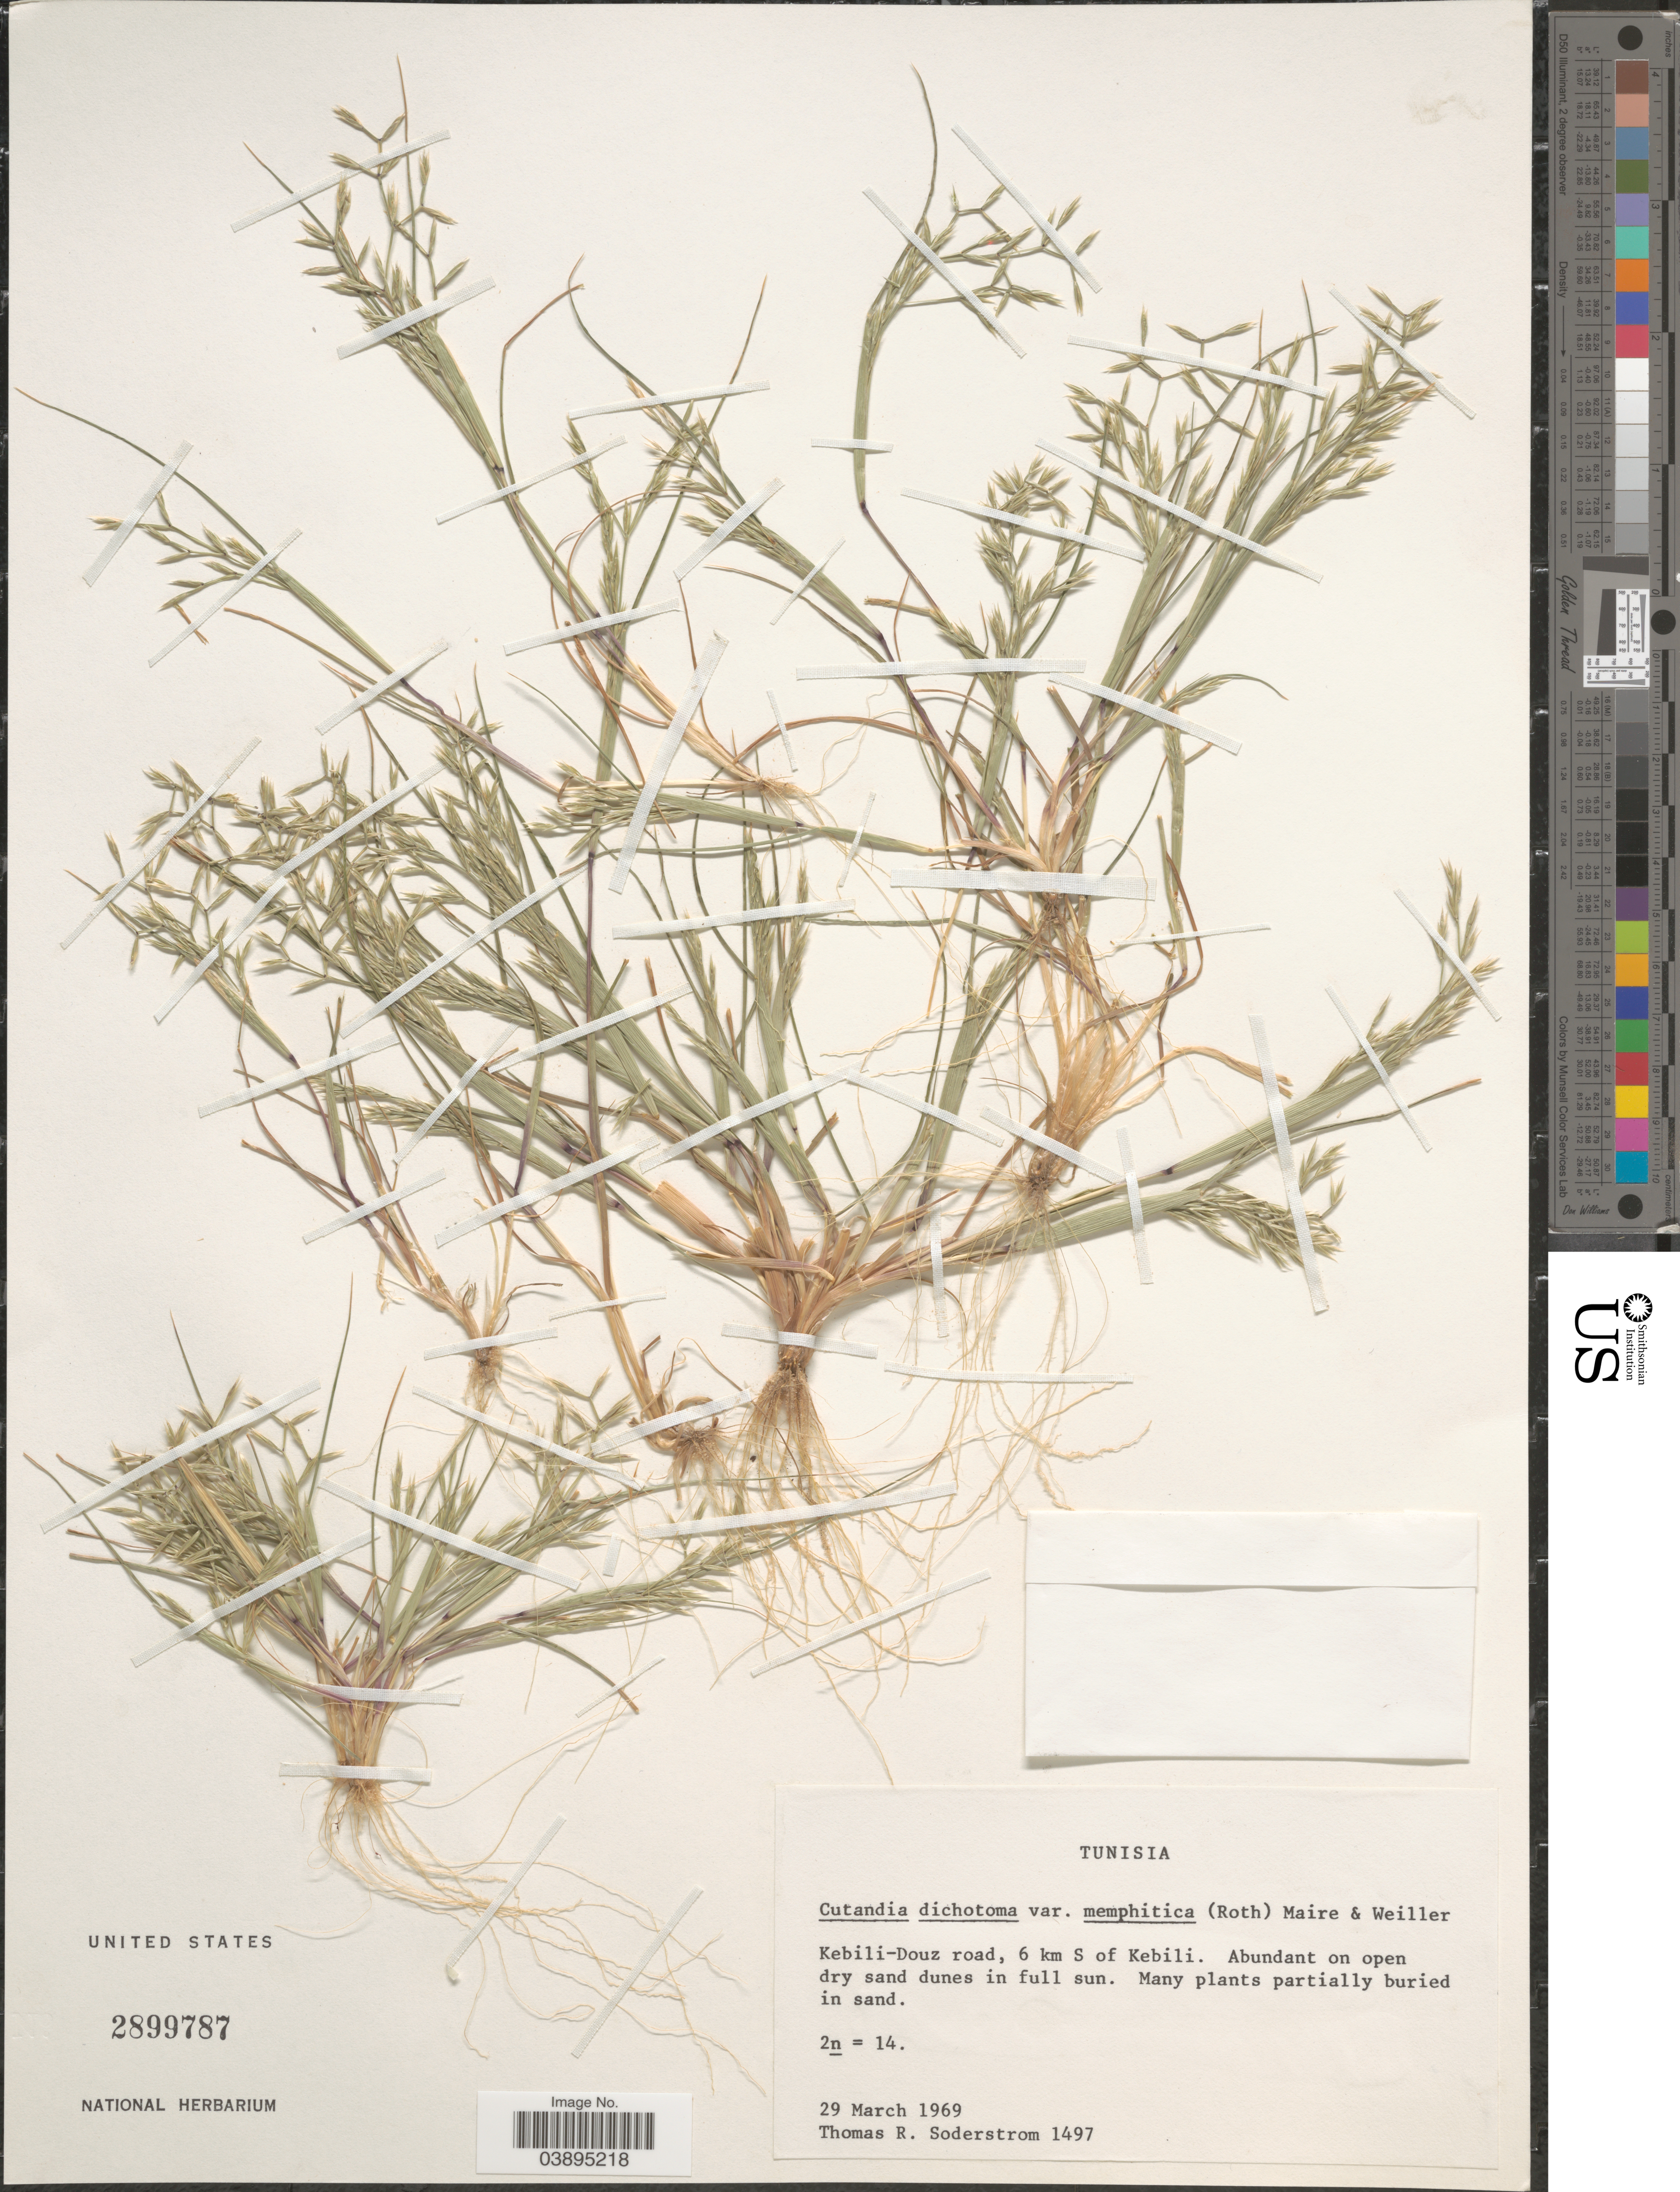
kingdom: Plantae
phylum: Tracheophyta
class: Liliopsida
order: Poales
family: Poaceae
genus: Cutandia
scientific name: Cutandia memphitica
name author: (Spreng.) K. Richt.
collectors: T. R. Soderstrom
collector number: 1497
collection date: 1969-03-29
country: Tunisia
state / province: Kebili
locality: Kebili-Douz road, 6 km S of Kebili.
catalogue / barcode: US 2899787